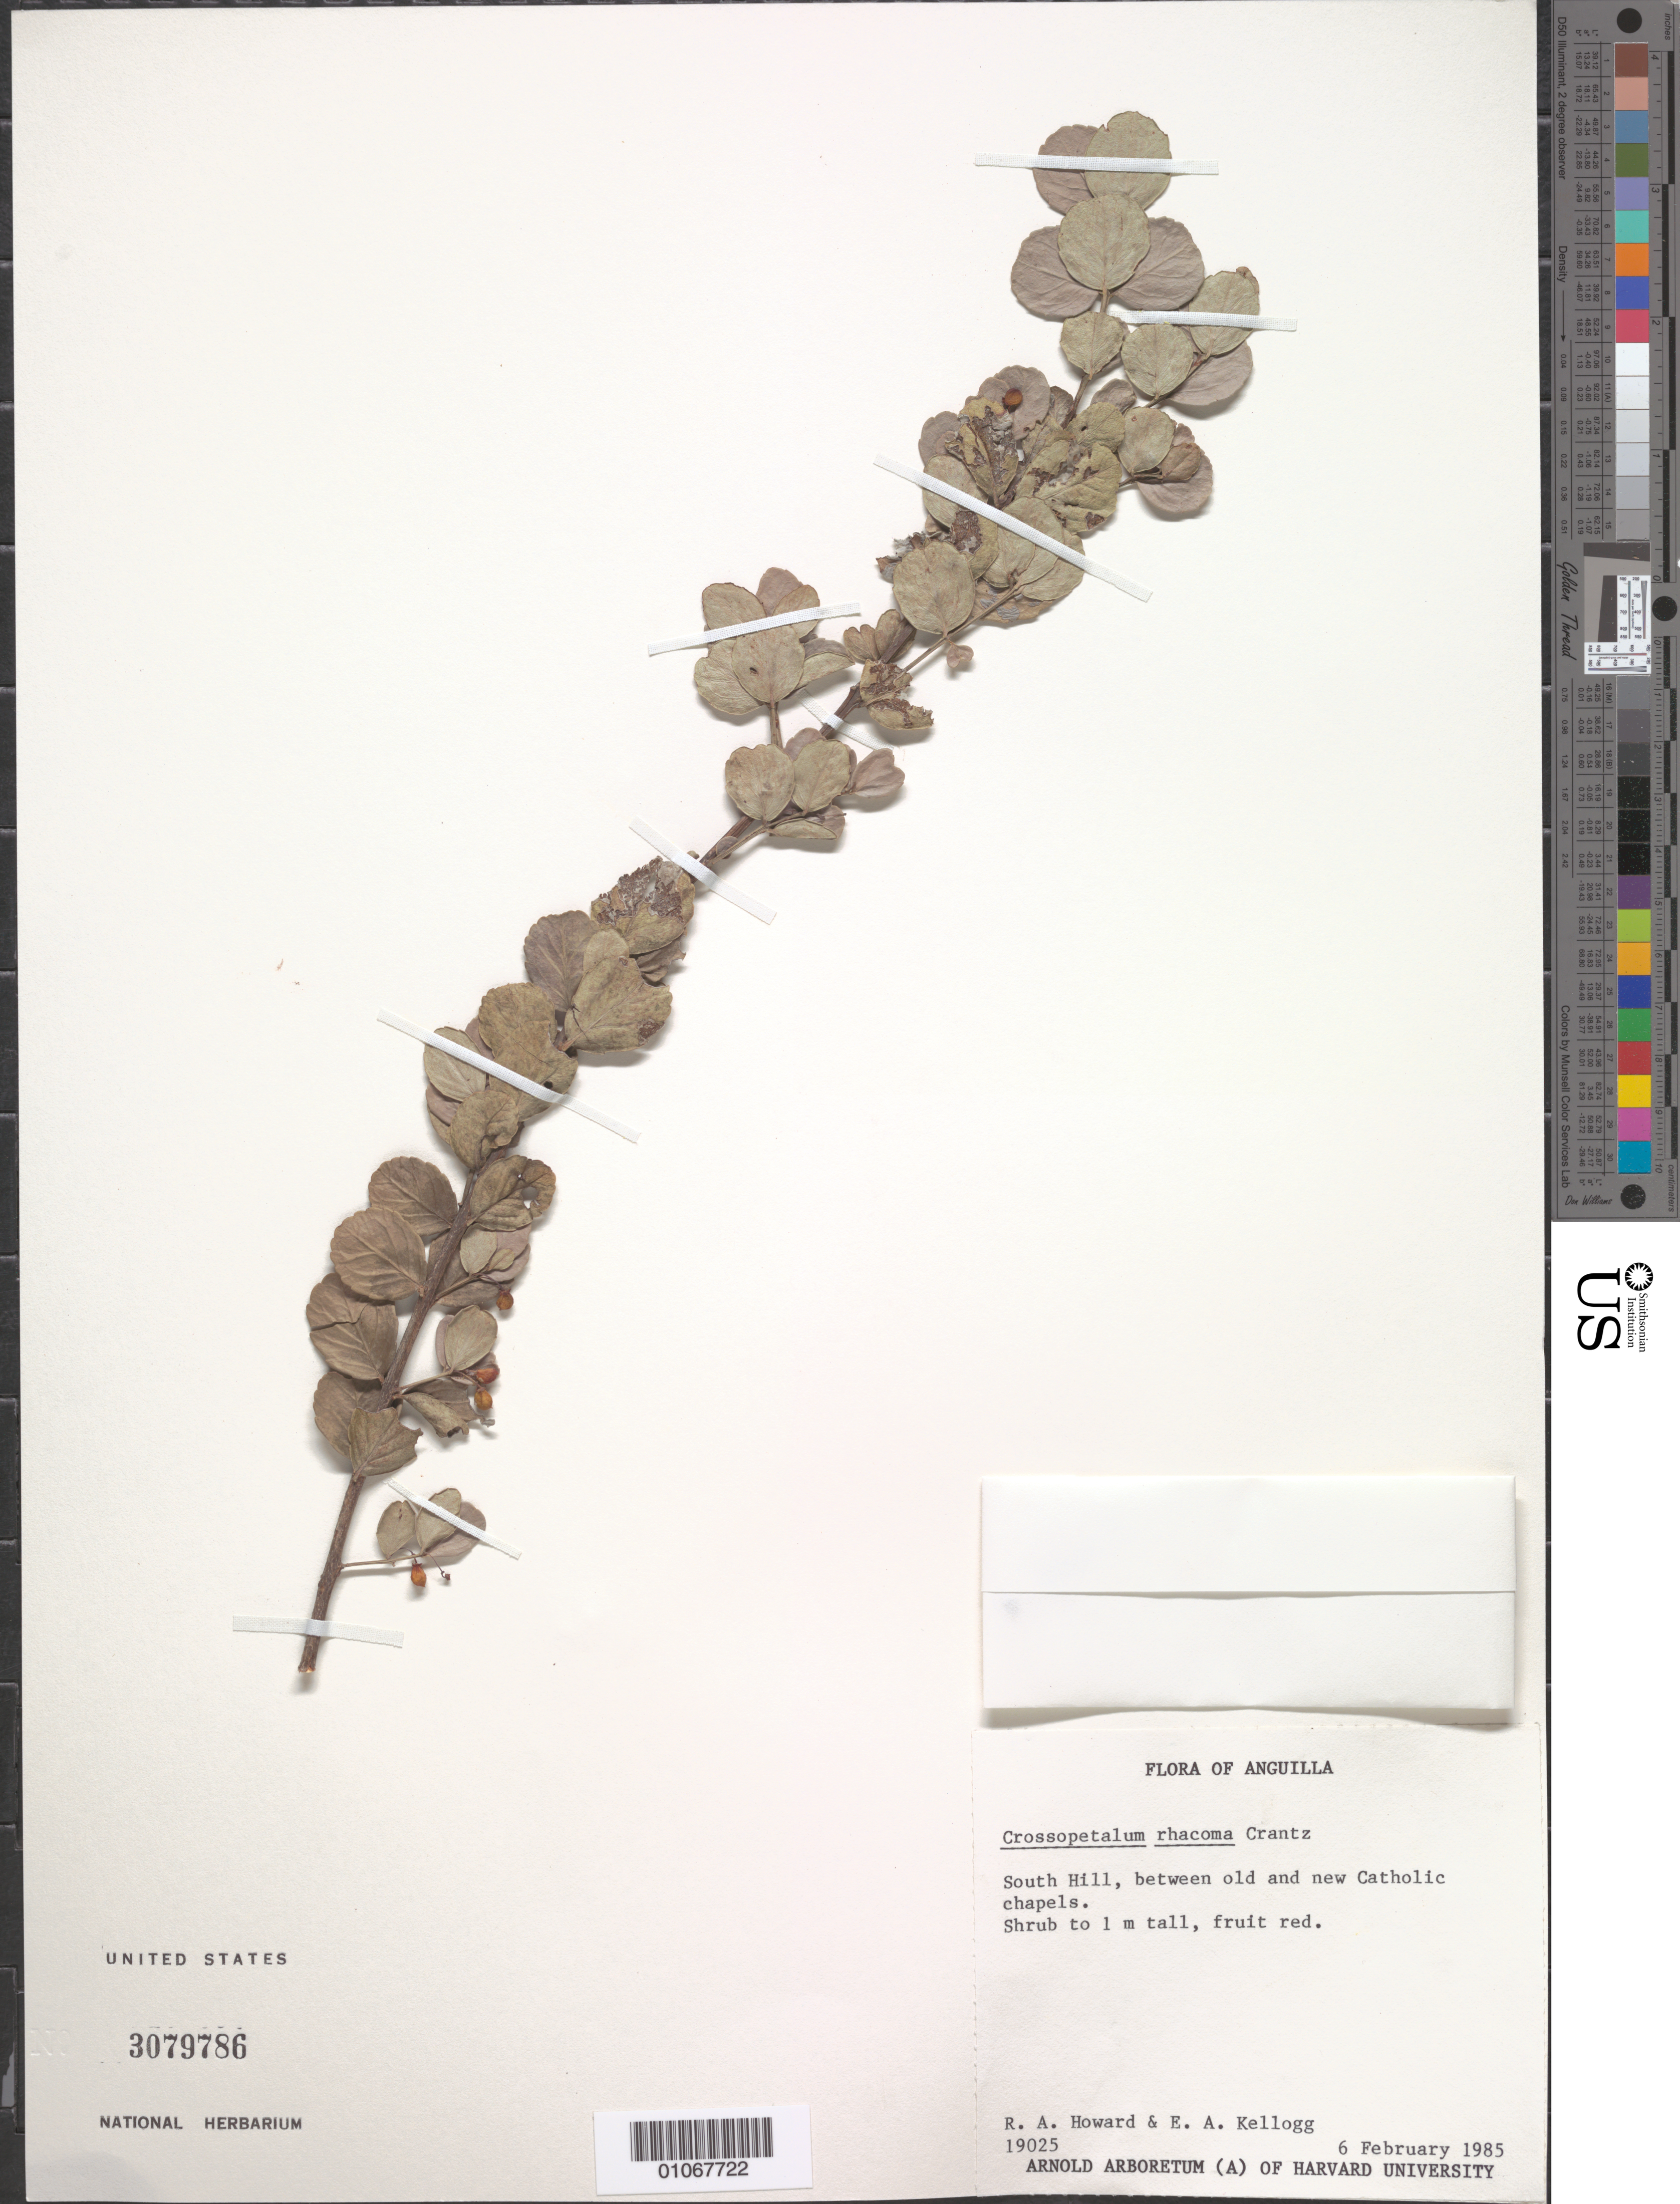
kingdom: Plantae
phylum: Tracheophyta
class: Magnoliopsida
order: Celastrales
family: Celastraceae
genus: Crossopetalum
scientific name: Crossopetalum rhacoma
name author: Crantz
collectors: R. A. Howard & E. A. Kellogg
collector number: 19025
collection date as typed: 06 Feb 1985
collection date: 1985-02-06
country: Anguilla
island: Anguilla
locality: South hill, between old and new catholic chapels.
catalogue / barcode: US 3079786